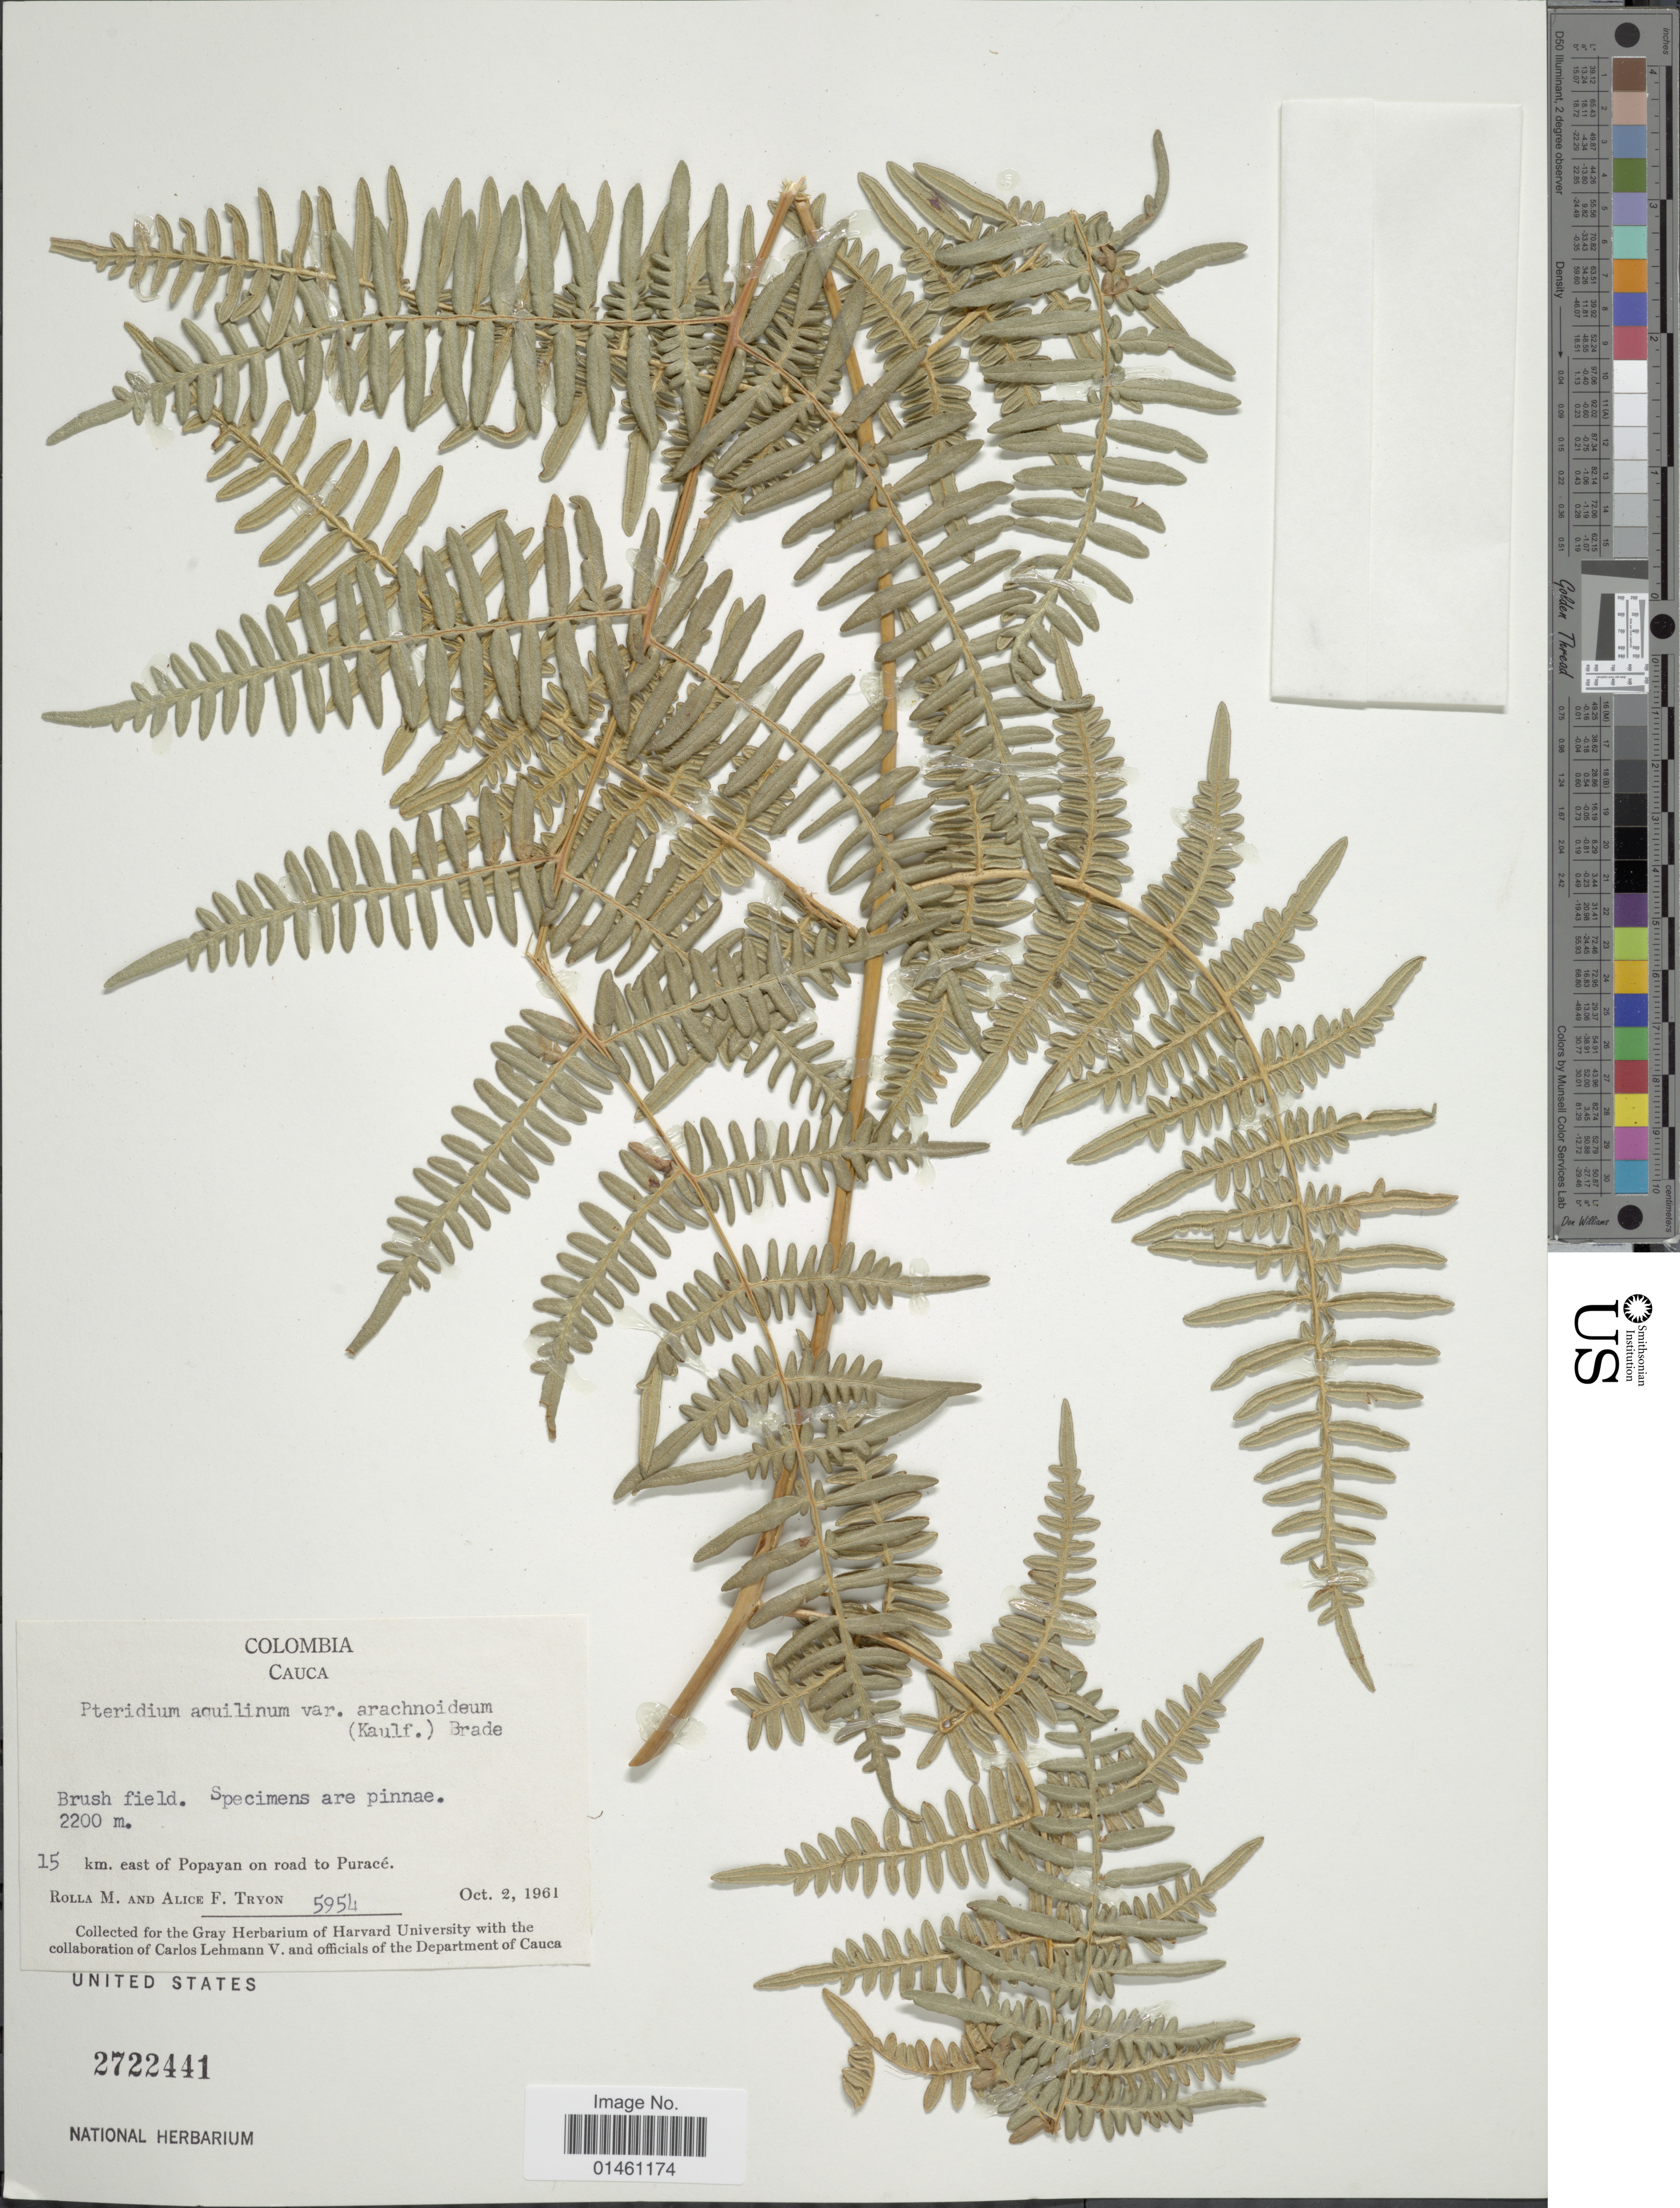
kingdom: Plantae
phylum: Tracheophyta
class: Polypodiopsida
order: Polypodiales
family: Dennstaedtiaceae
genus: Pteridium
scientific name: Pteridium aquilinum var. arachnoideum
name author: (Kaulf.) Herter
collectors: R. M. Tryon & A. F. Tryon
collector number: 5954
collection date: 1961-10-02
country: Colombia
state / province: Cauca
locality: Cauca, 15 km. east of Popayan on road to Puracé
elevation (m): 2200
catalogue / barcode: US 2722441